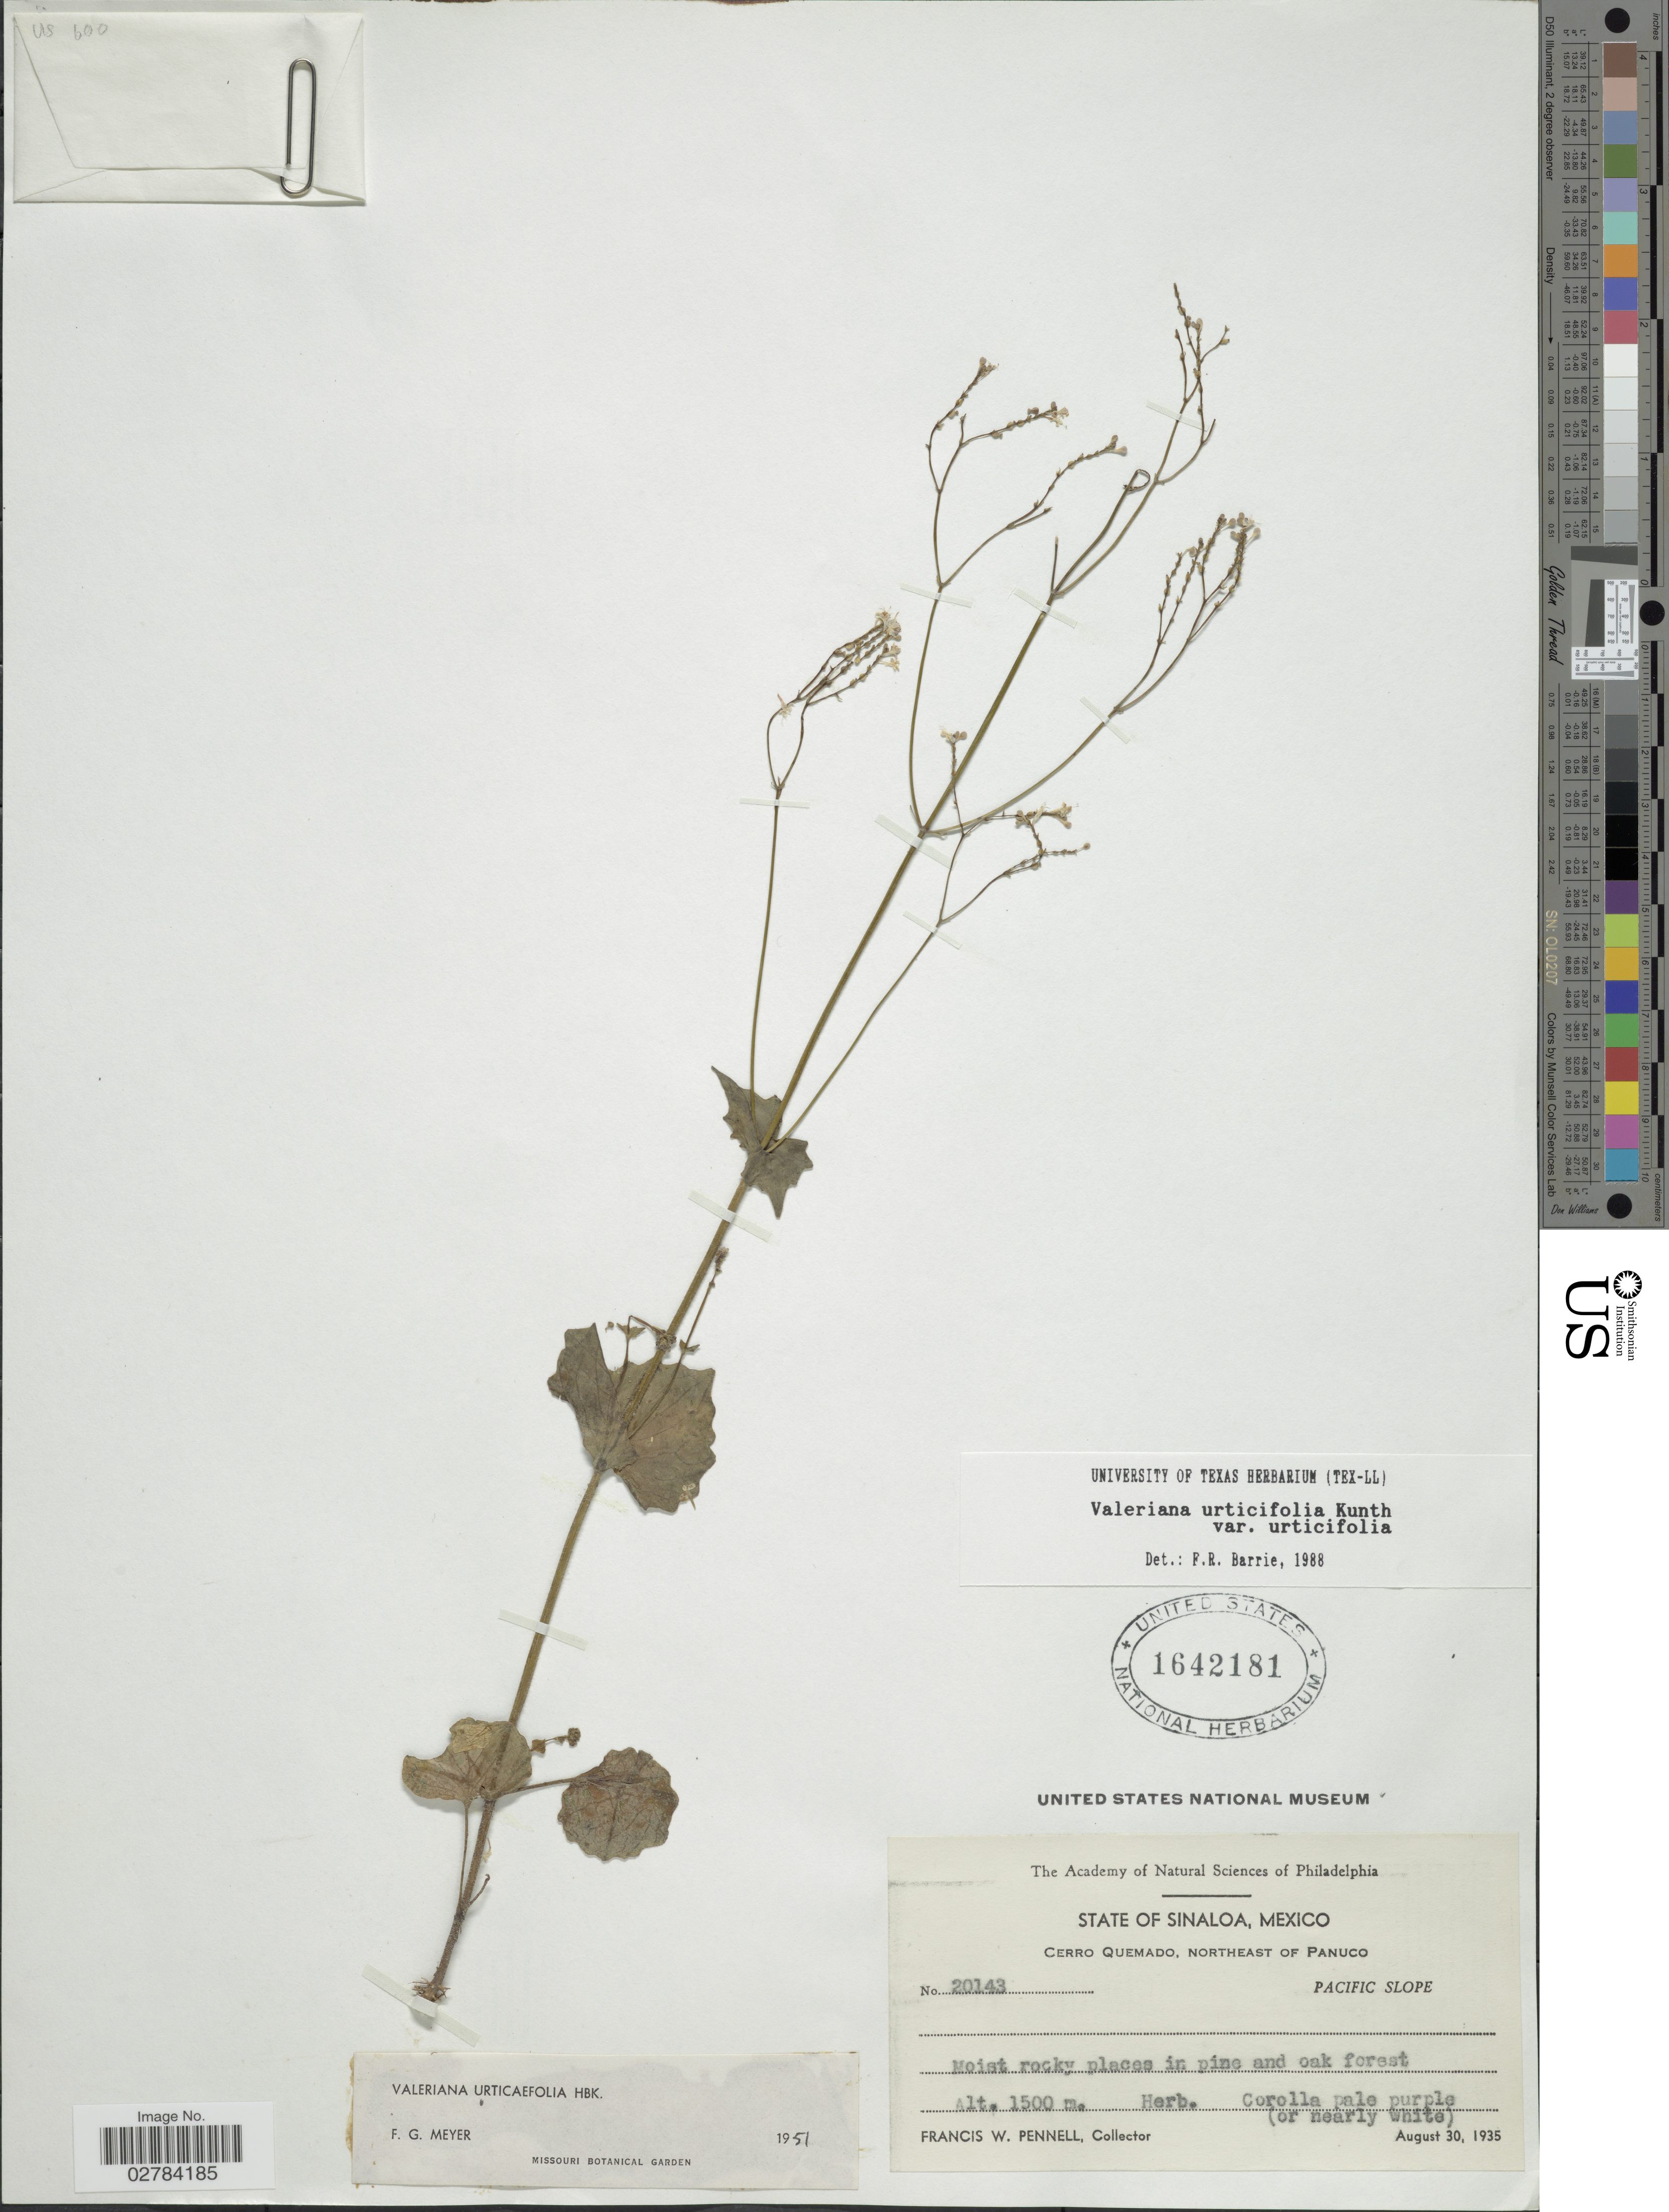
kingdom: Plantae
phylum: Tracheophyta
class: Magnoliopsida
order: Dipsacales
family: Caprifoliaceae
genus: Valeriana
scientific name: Valeriana urticifolia var. urticifolia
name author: Kunth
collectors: F. W. Pennell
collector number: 20143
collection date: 1935-08-30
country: Mexico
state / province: Sinaloa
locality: Cerro Quemado, Northeast of Panuco, Pacific Slope.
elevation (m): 1500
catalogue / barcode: US 1642181